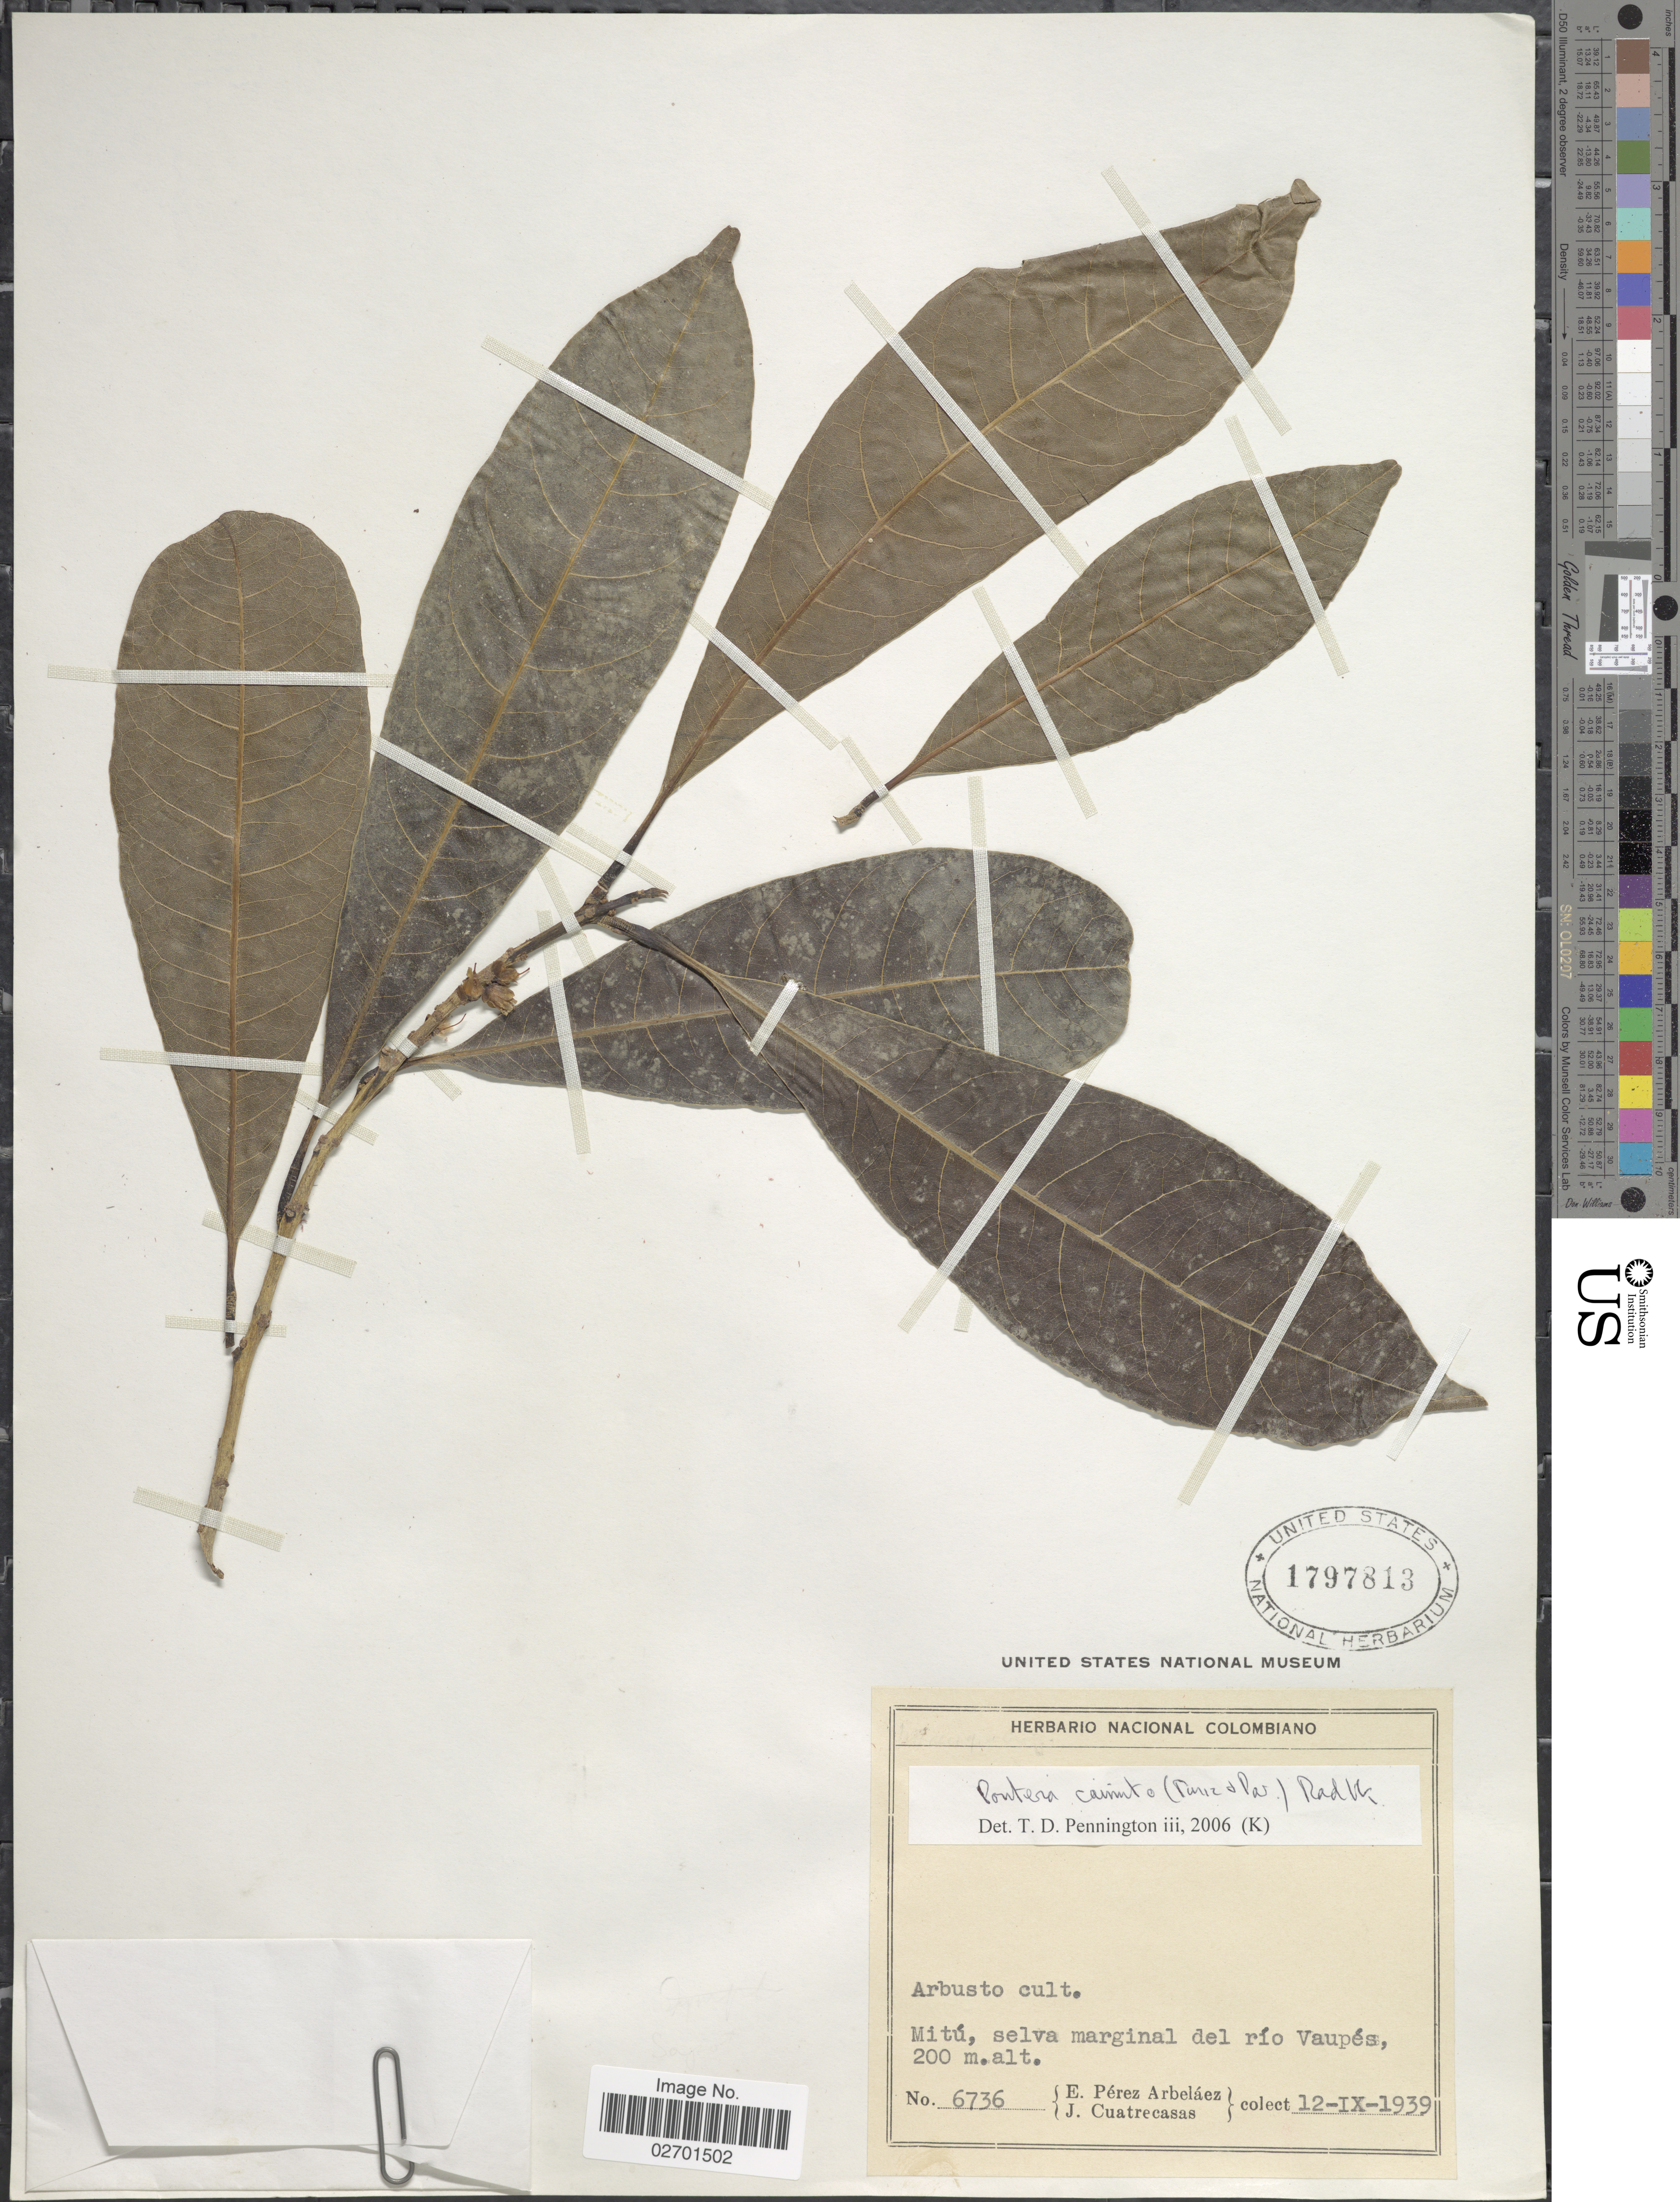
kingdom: Plantae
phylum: Tracheophyta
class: Magnoliopsida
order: Ericales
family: Sapotaceae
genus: Pouteria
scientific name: Pouteria caimito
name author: (Ruiz & Pav.) Radlk.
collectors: E. Pérez Arbeláez & J. Cuatrecasas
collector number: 6736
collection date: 1939-09-12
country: Colombia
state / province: Vaupés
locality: Mitu, selva marginal del rio Vaupes,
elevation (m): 200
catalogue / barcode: US 1797813